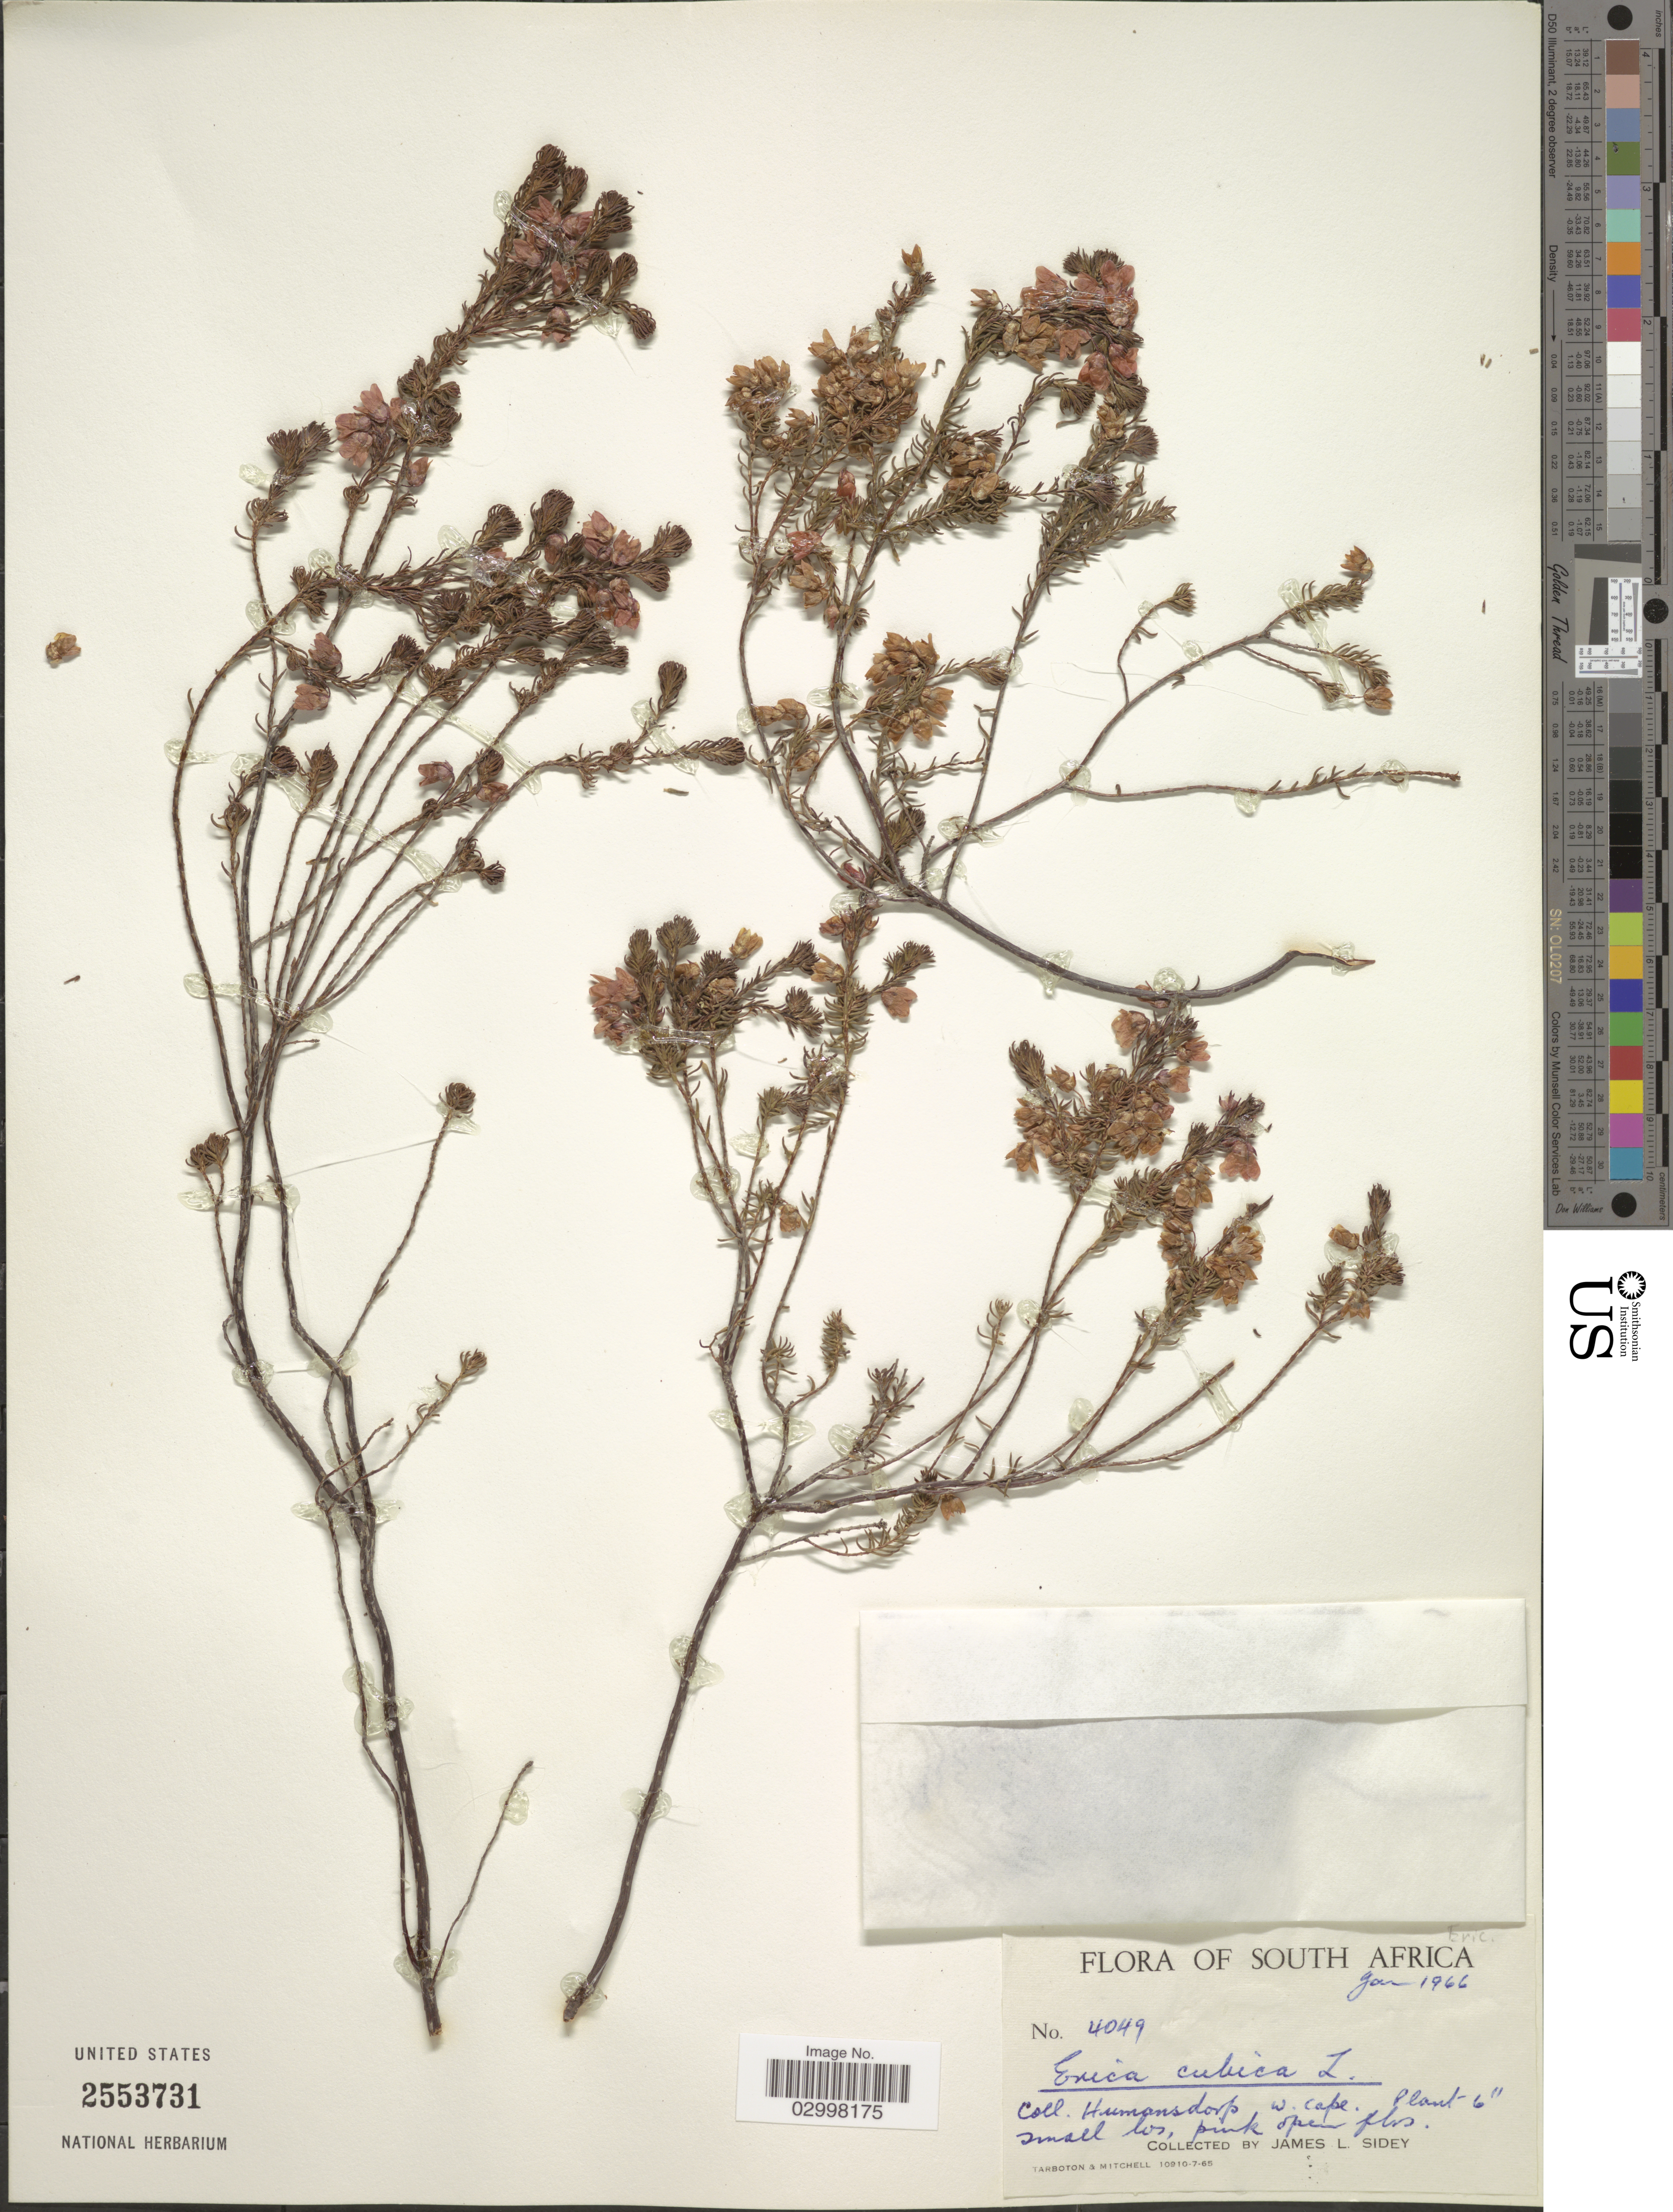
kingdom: Plantae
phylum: Tracheophyta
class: Magnoliopsida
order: Ericales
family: Ericaceae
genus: Erica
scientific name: Erica cubica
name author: L.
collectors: J. L. Sidey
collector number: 4049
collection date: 1966-01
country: South Africa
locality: Humansdorp W. Cape.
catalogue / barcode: US 2553731